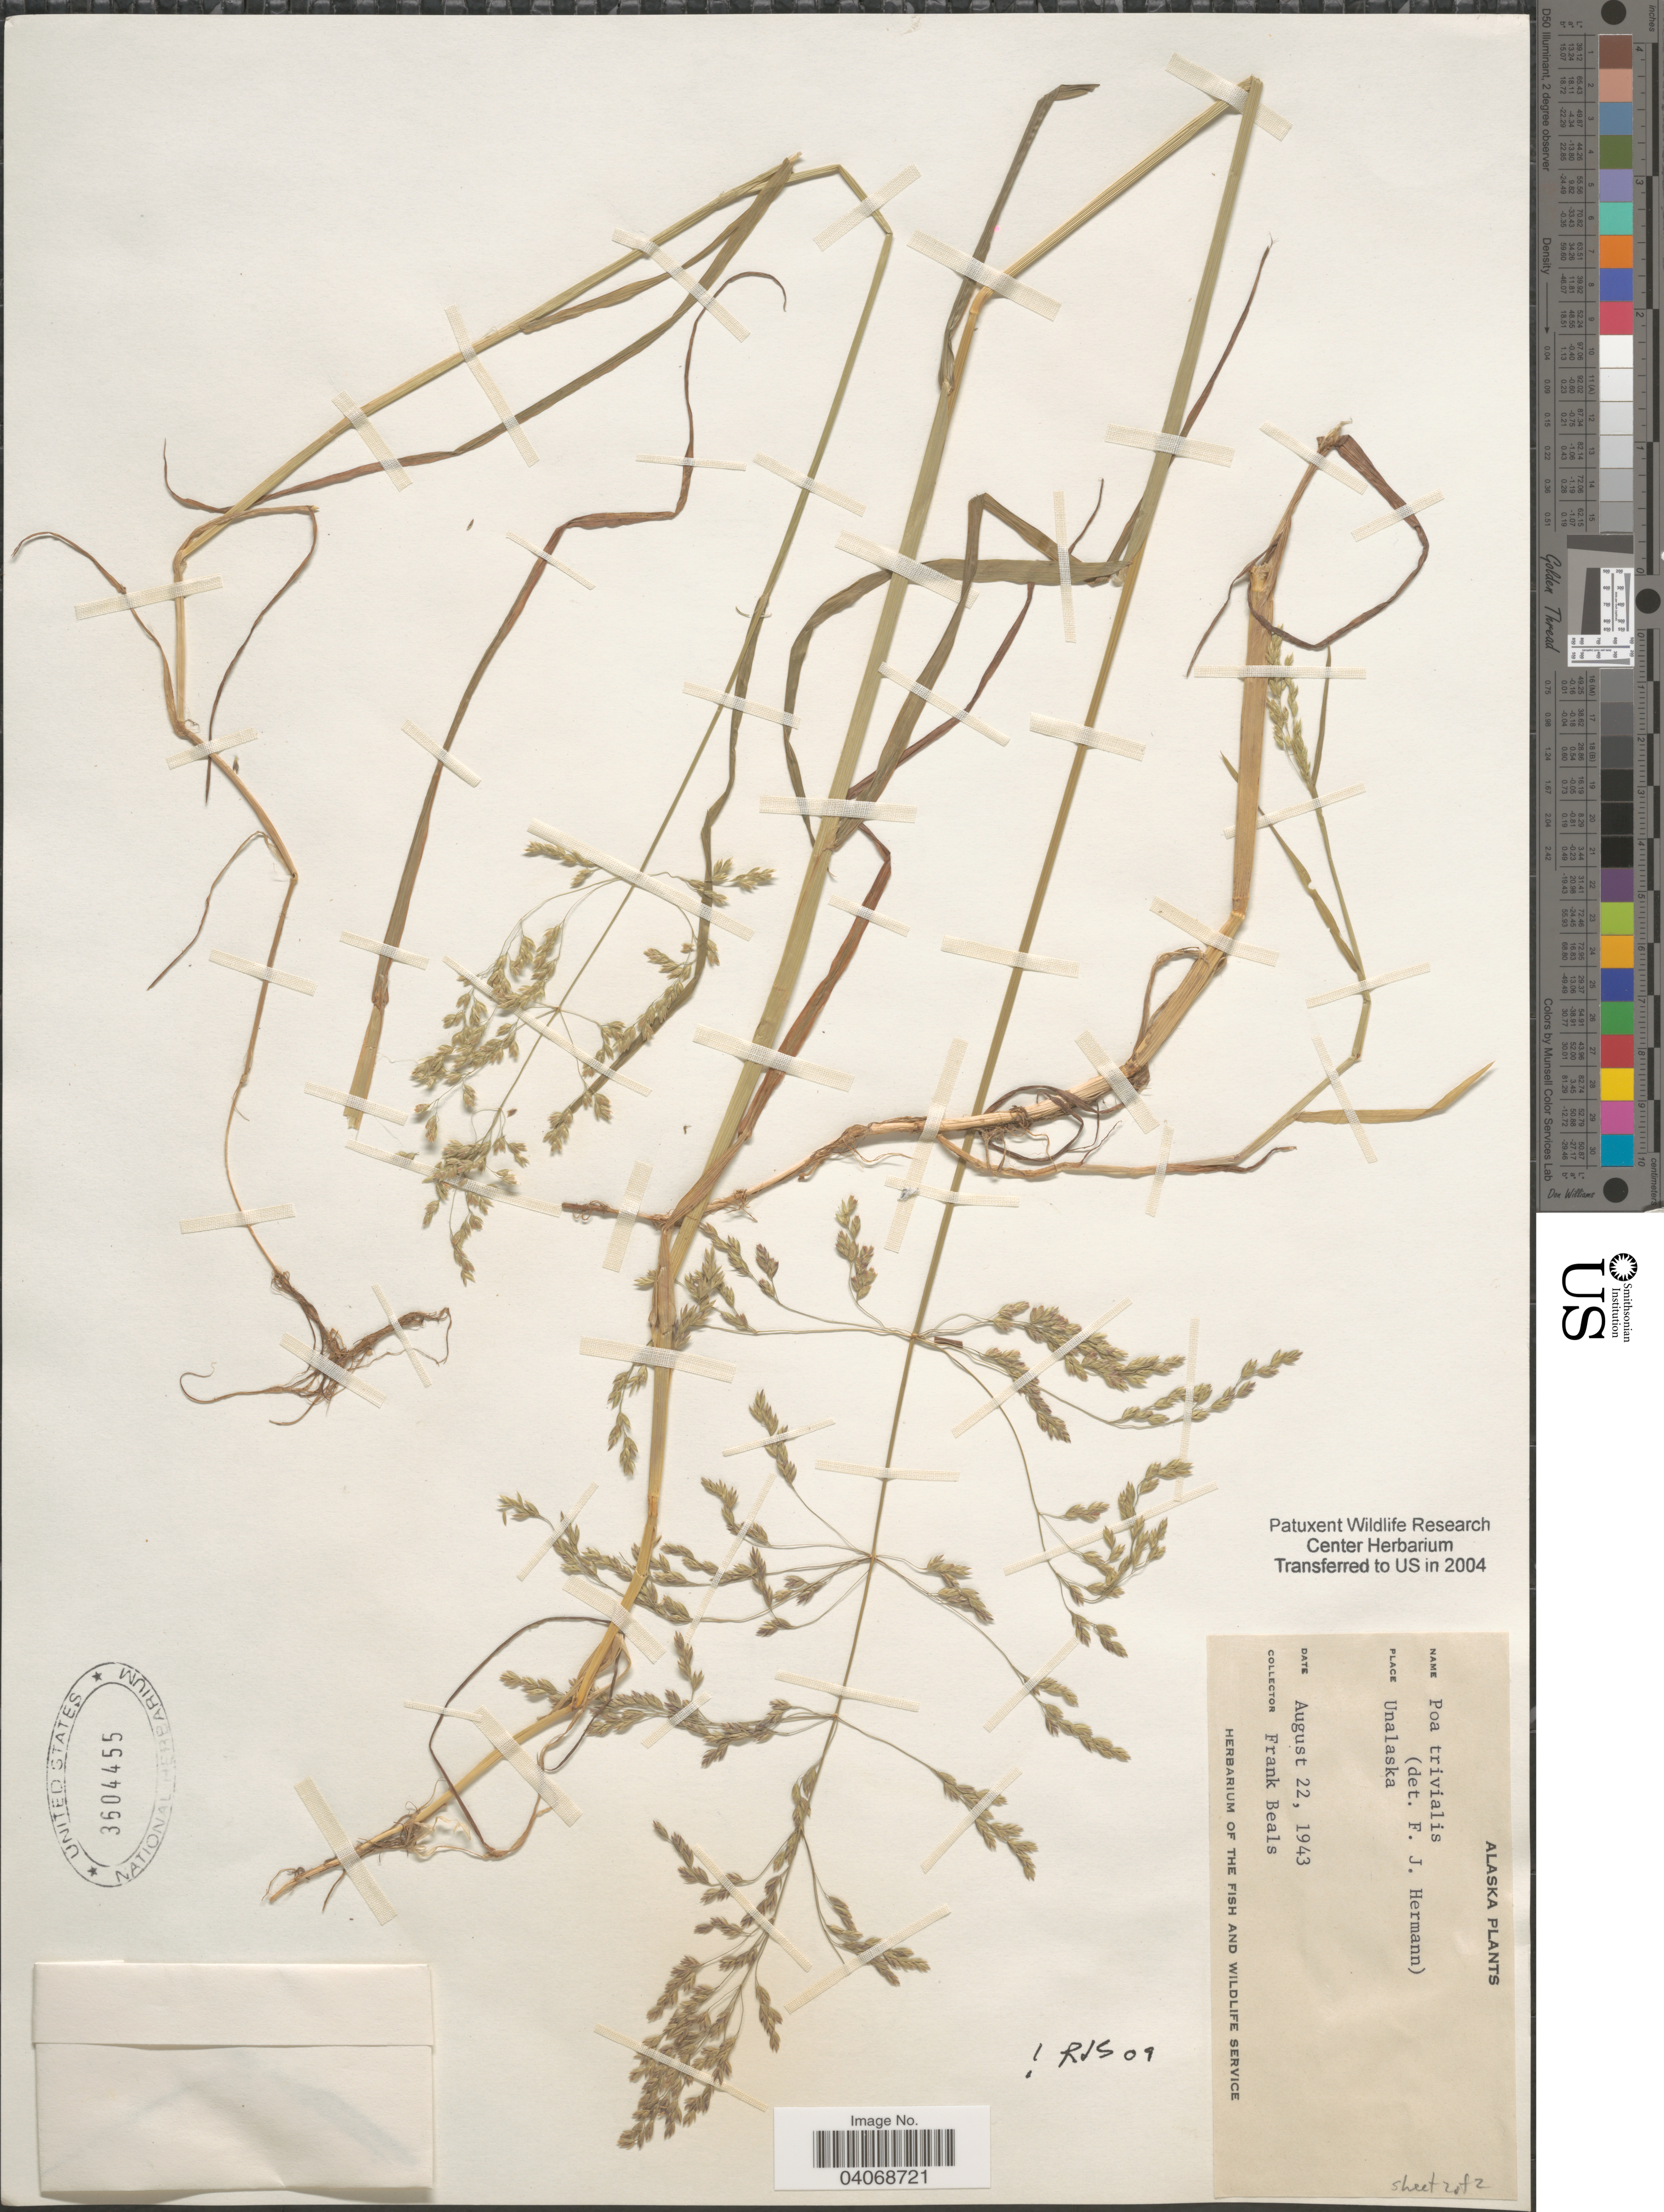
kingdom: Plantae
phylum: Tracheophyta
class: Liliopsida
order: Poales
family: Poaceae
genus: Poa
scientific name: Poa trivialis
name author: L.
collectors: F. Beals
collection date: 1943-08-22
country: United States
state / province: Alaska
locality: Unalaska.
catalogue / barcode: US 3604455